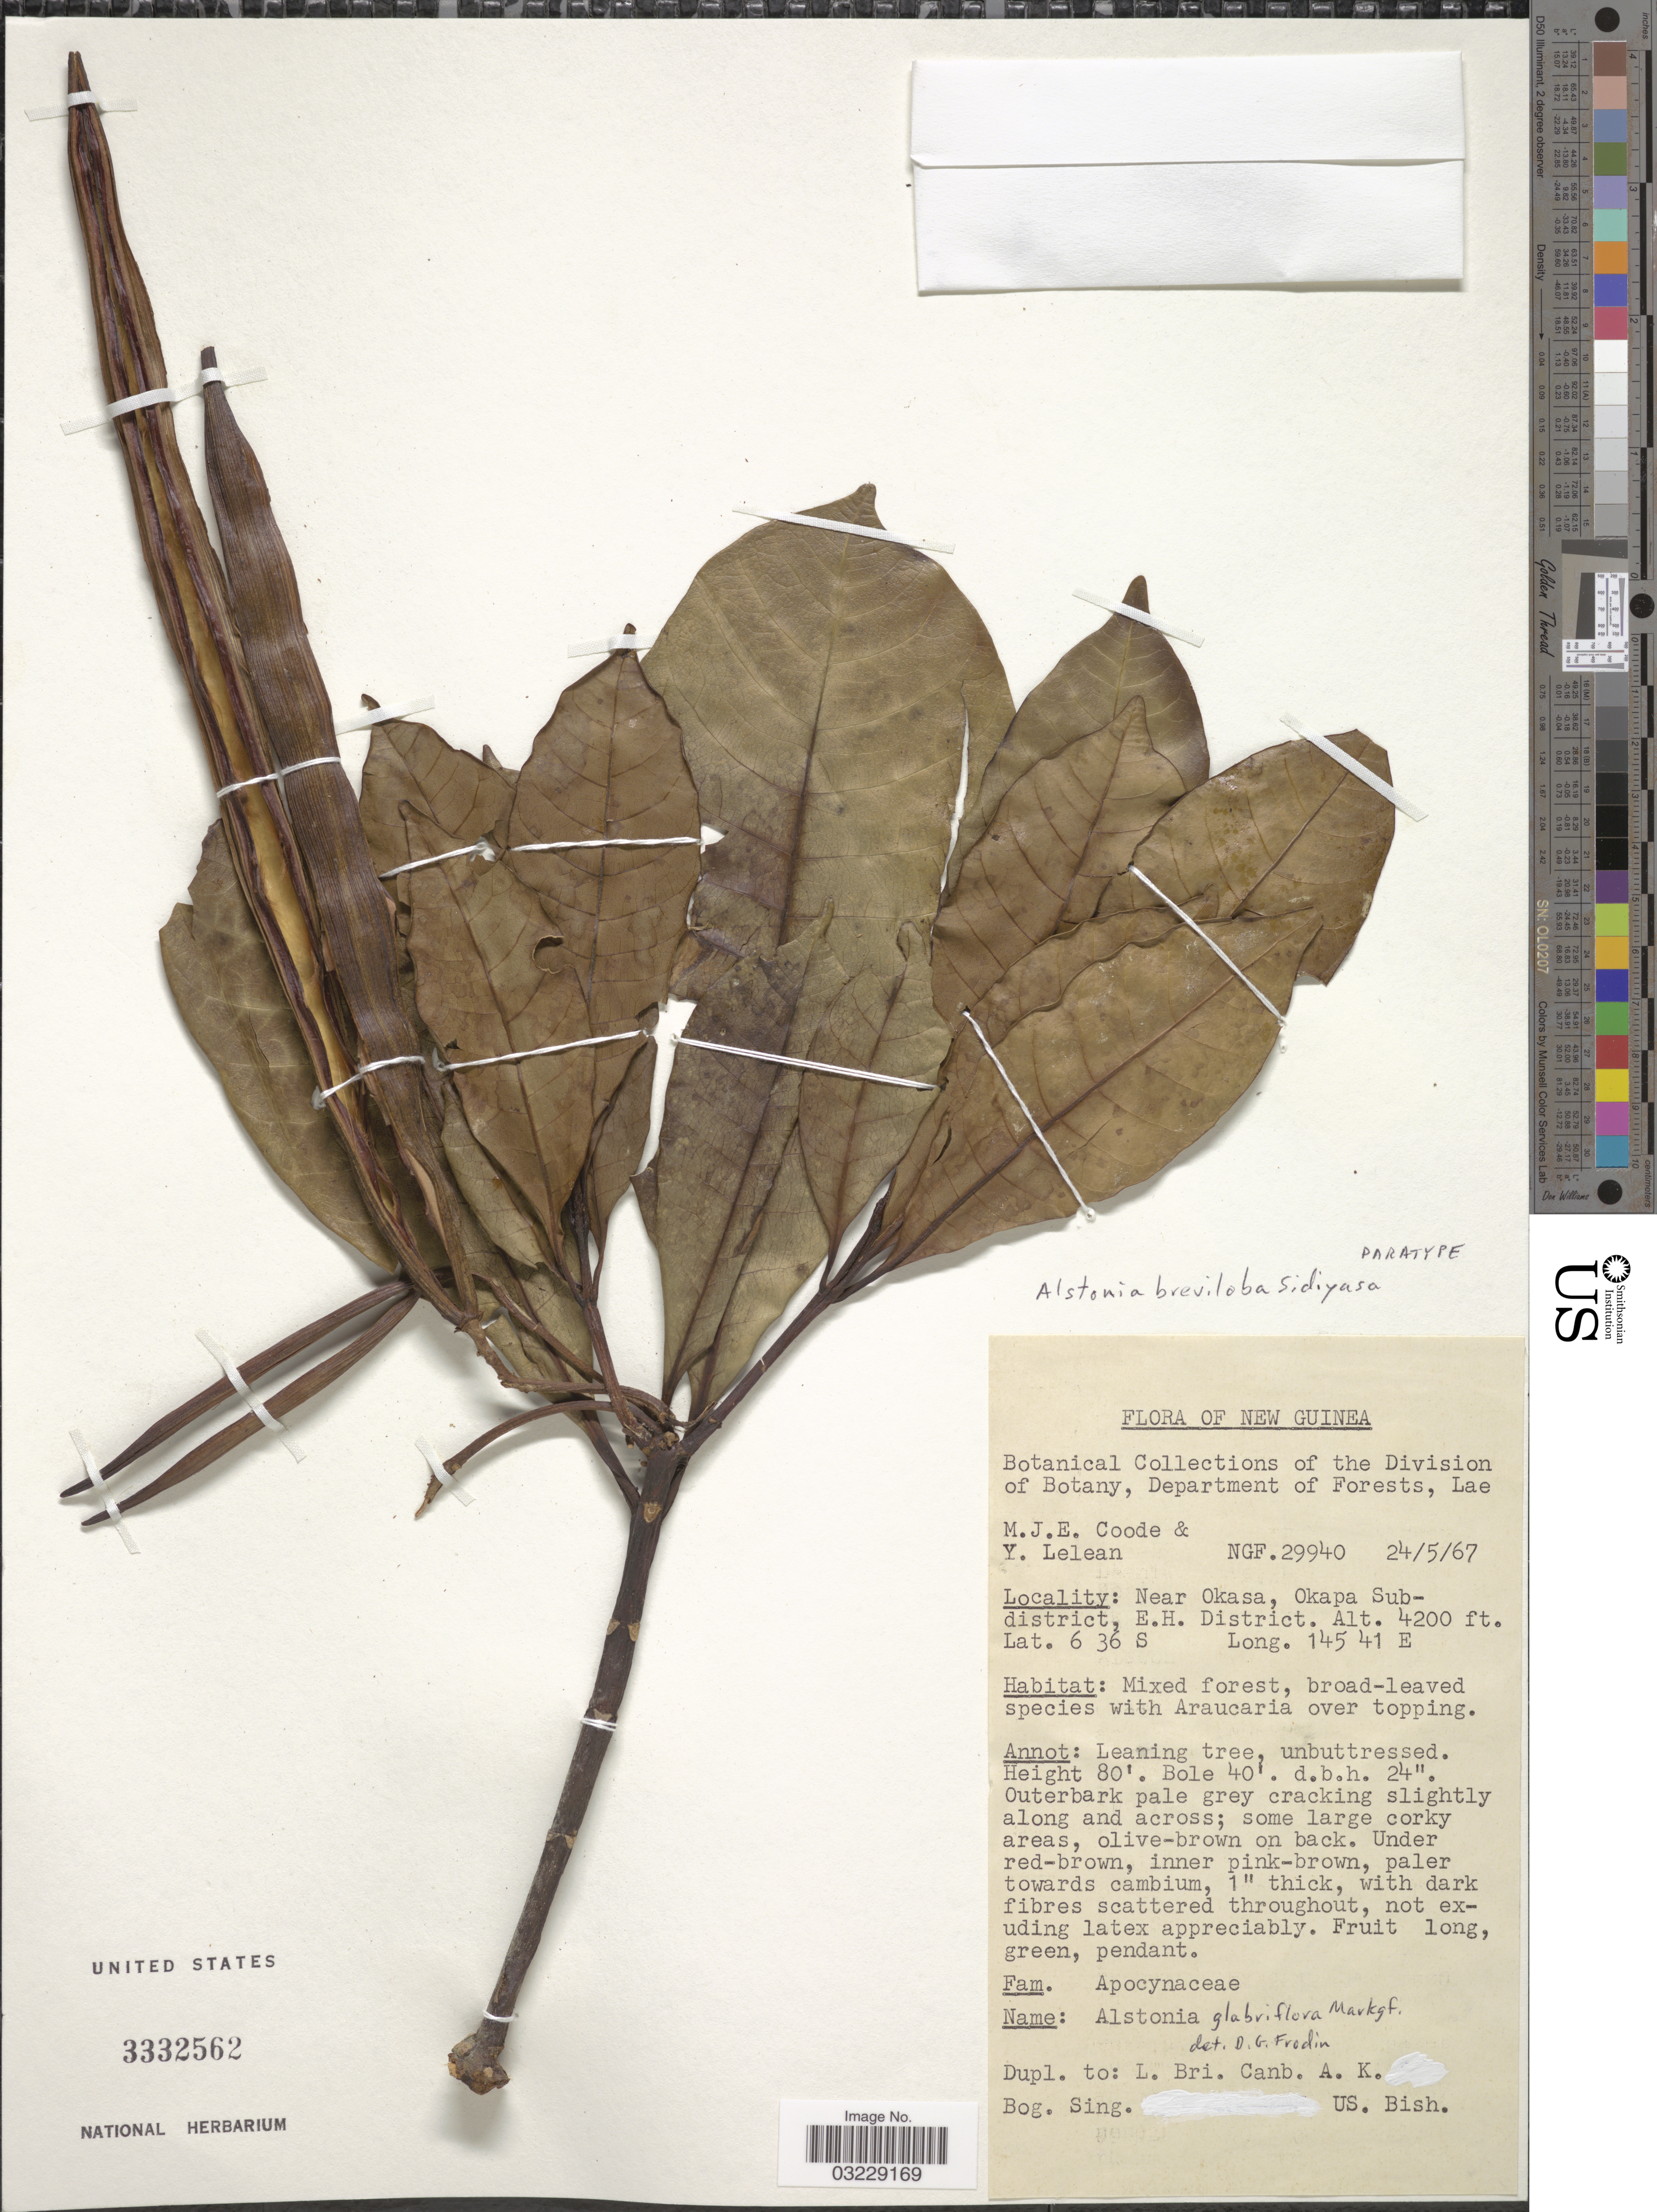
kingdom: Plantae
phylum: Tracheophyta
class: Magnoliopsida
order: Gentianales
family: Apocynaceae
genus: Alstonia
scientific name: Alstonia breviloba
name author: Sidiyasa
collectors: M. J. E. Coode & Y. Lelean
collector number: NGF29940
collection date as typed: Transcribed d/m/y: 24/5/67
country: Papua New Guinea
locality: New Guinea. Near Okasa, Okapa Subdistrict, E. H. District.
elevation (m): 1280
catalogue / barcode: US 3332562